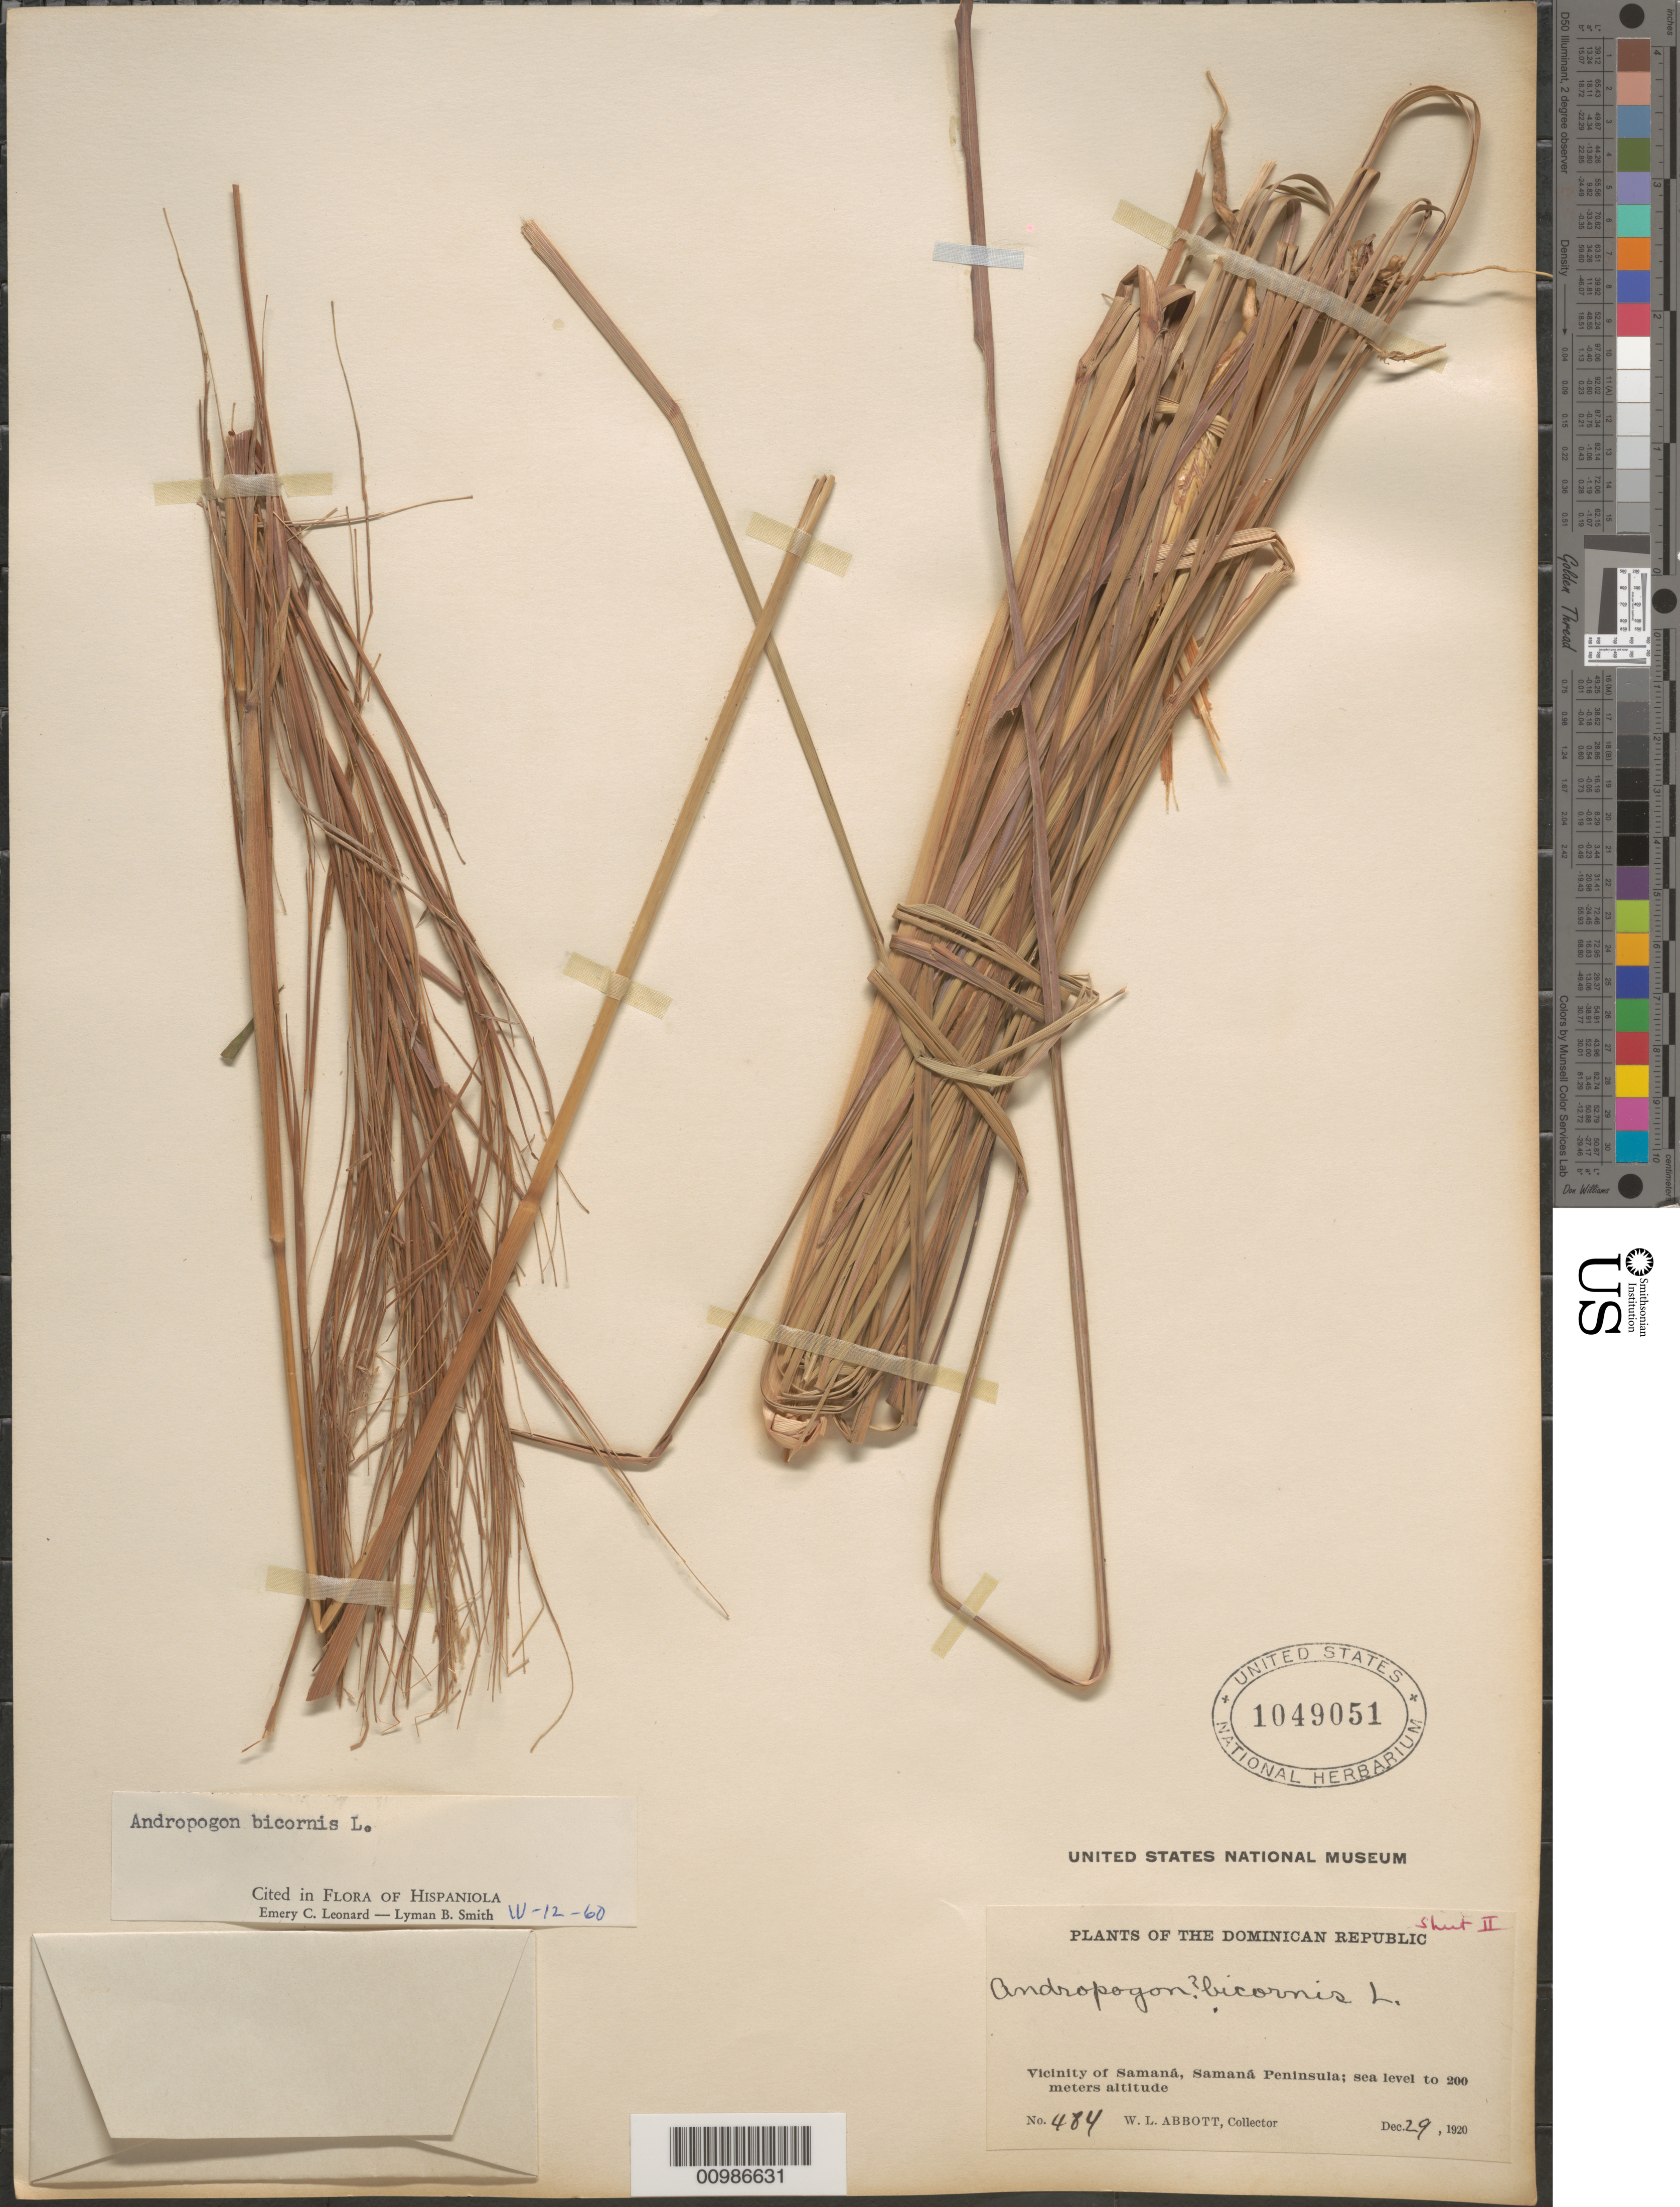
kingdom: Plantae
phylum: Tracheophyta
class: Liliopsida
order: Poales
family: Poaceae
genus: Andropogon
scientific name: Andropogon bicornis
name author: L.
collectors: W. L. Abbott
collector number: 484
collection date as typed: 29 Dec 1920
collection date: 1920-12-29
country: Dominican Republic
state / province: Samaná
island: Hispaniola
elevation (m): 0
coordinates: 0 N, 0 E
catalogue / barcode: US 1049051